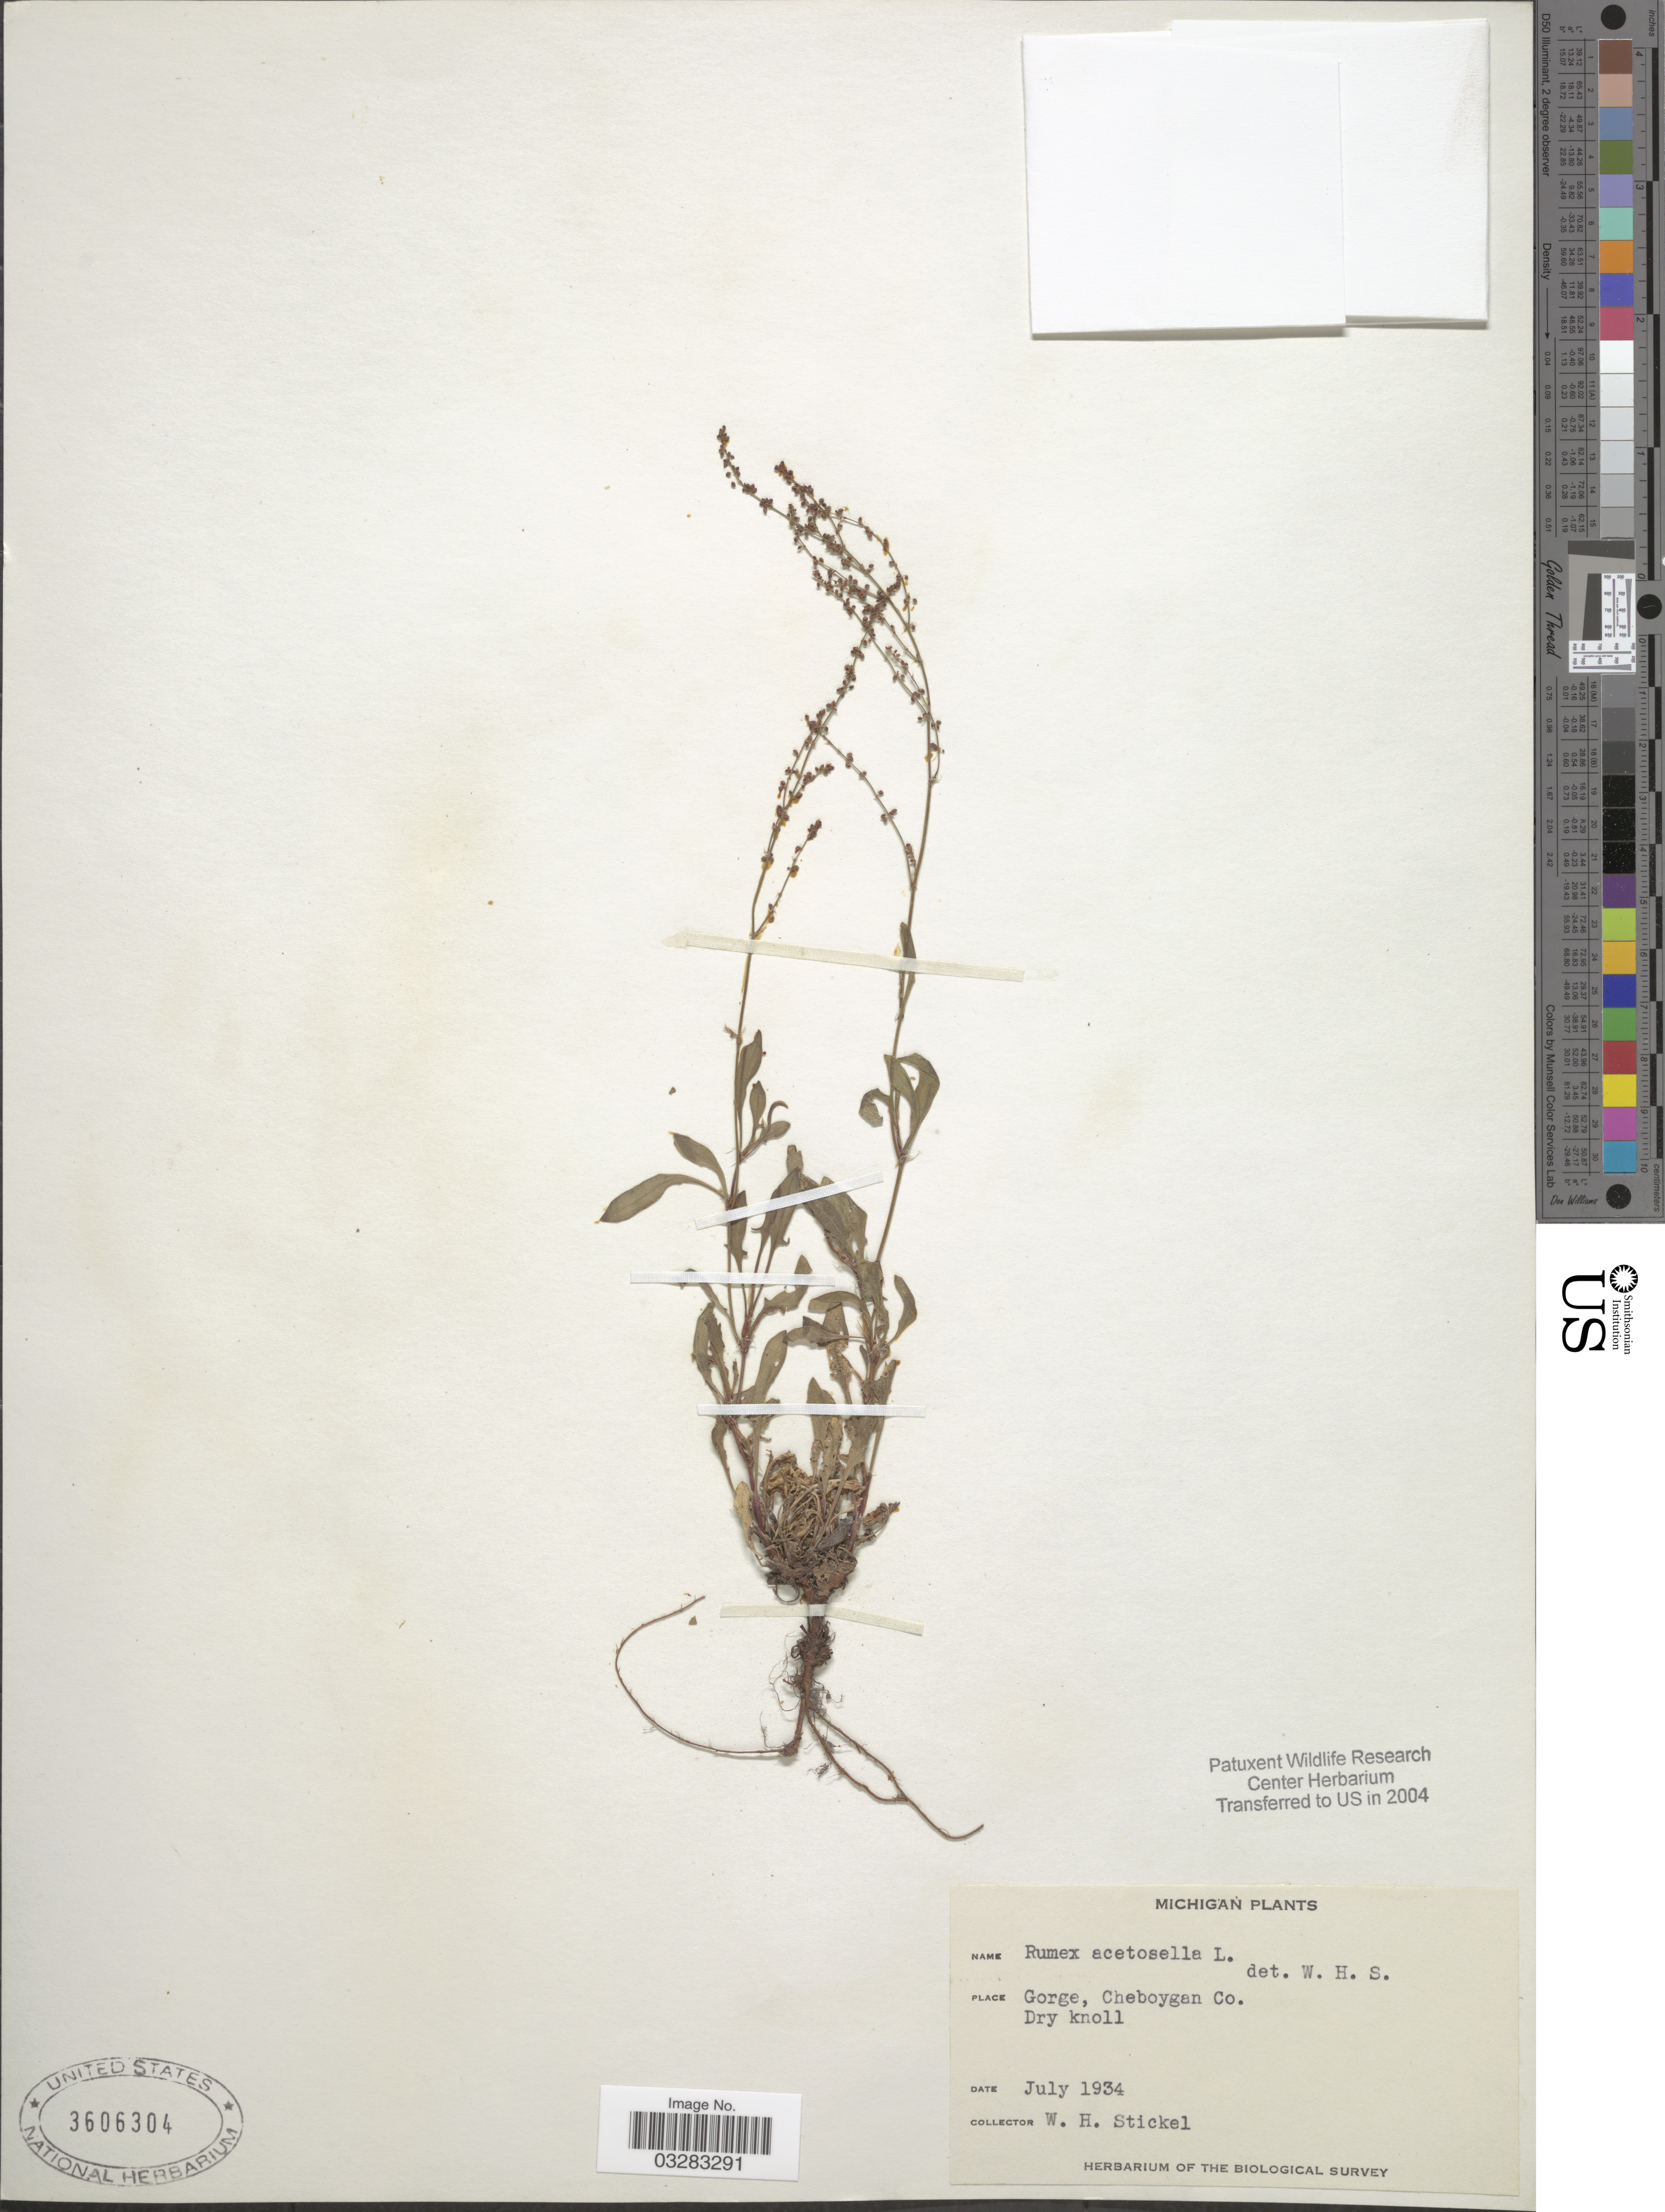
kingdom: Plantae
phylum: Tracheophyta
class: Magnoliopsida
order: Caryophyllales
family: Polygonaceae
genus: Rumex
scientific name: Rumex acetosella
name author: L.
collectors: W. Stickel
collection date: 1934-07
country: United States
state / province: Michigan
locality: Gorge, Cheboygan Co. Dry knoll.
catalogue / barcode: US 3606304